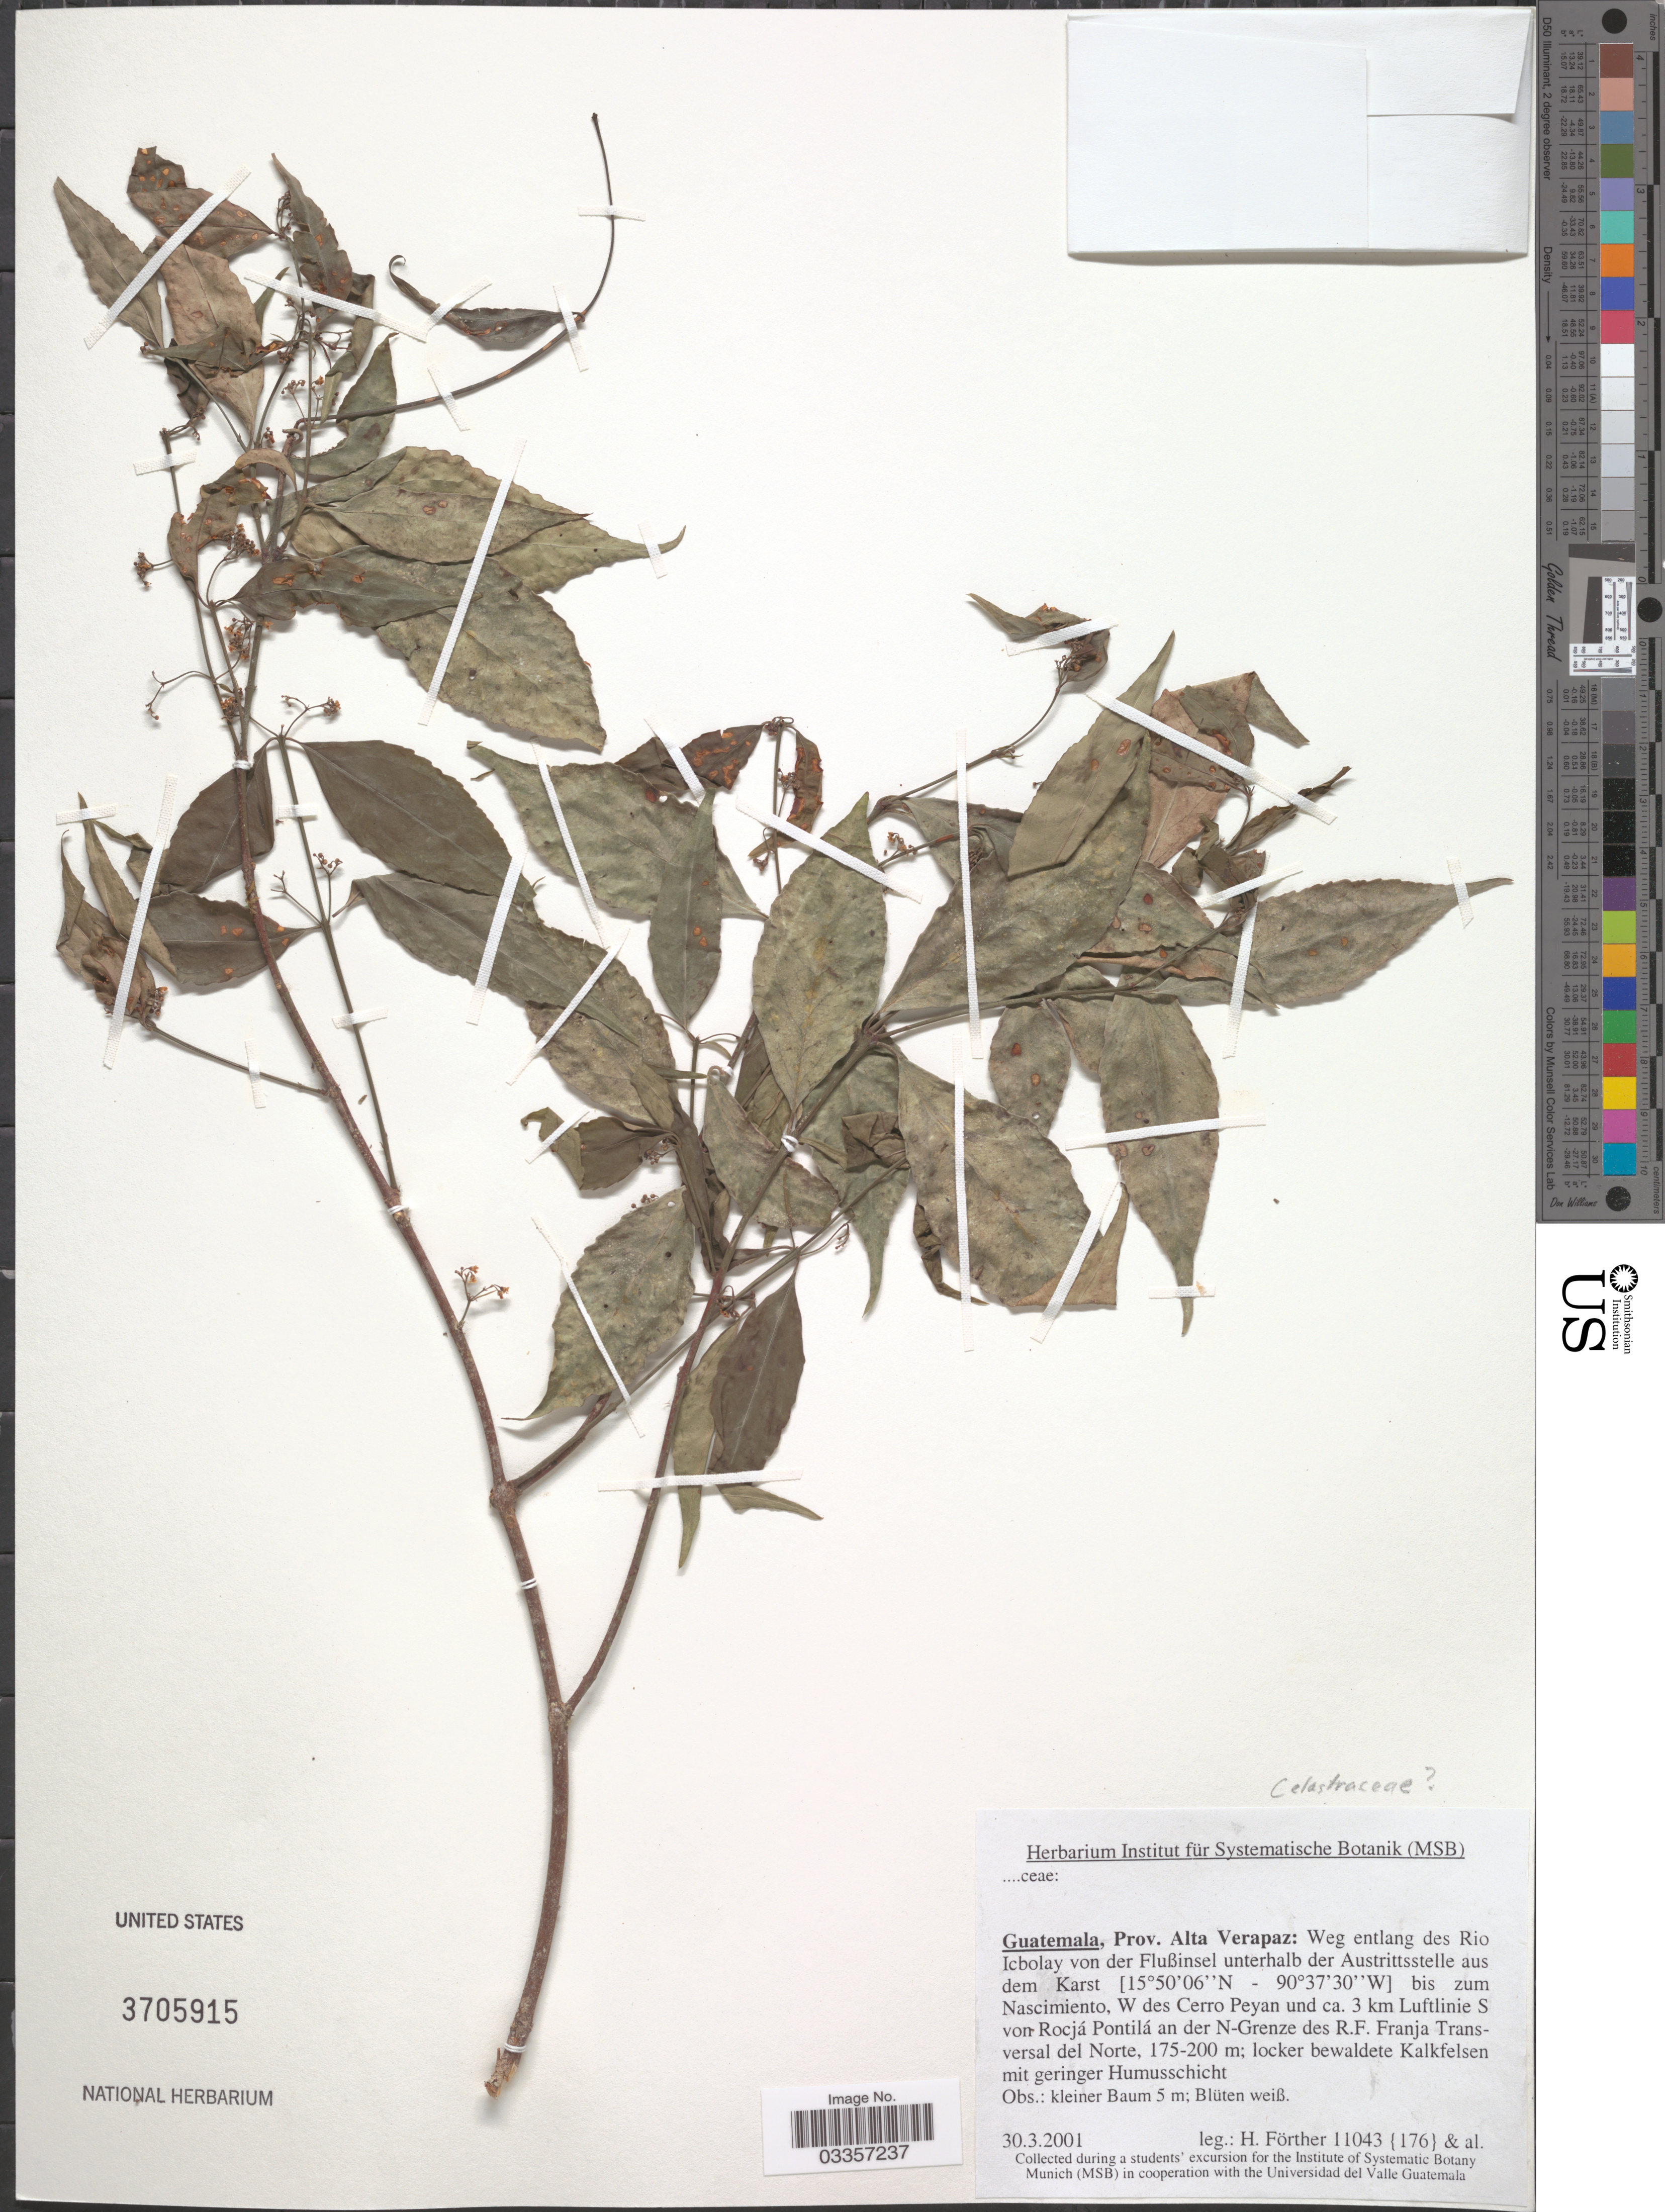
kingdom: Plantae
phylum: Tracheophyta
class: Magnoliopsida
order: Celastrales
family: Celastraceae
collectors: H. Fôrther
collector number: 11043{176}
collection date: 2001-03-30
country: Guatemala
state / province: Alta Verapaz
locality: Weg entlang des Rio Icbolay von der Flußinsel unterhalb der Austrittsstelle aus dem Karst bis zum Nascimiento, W des Cerro Peyan und ca. 3 km Luftlinie S von Rocjá Pontilá an der N-Grenze des R.F. Franja Tranversal del Norte.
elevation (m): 175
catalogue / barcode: US 3705915